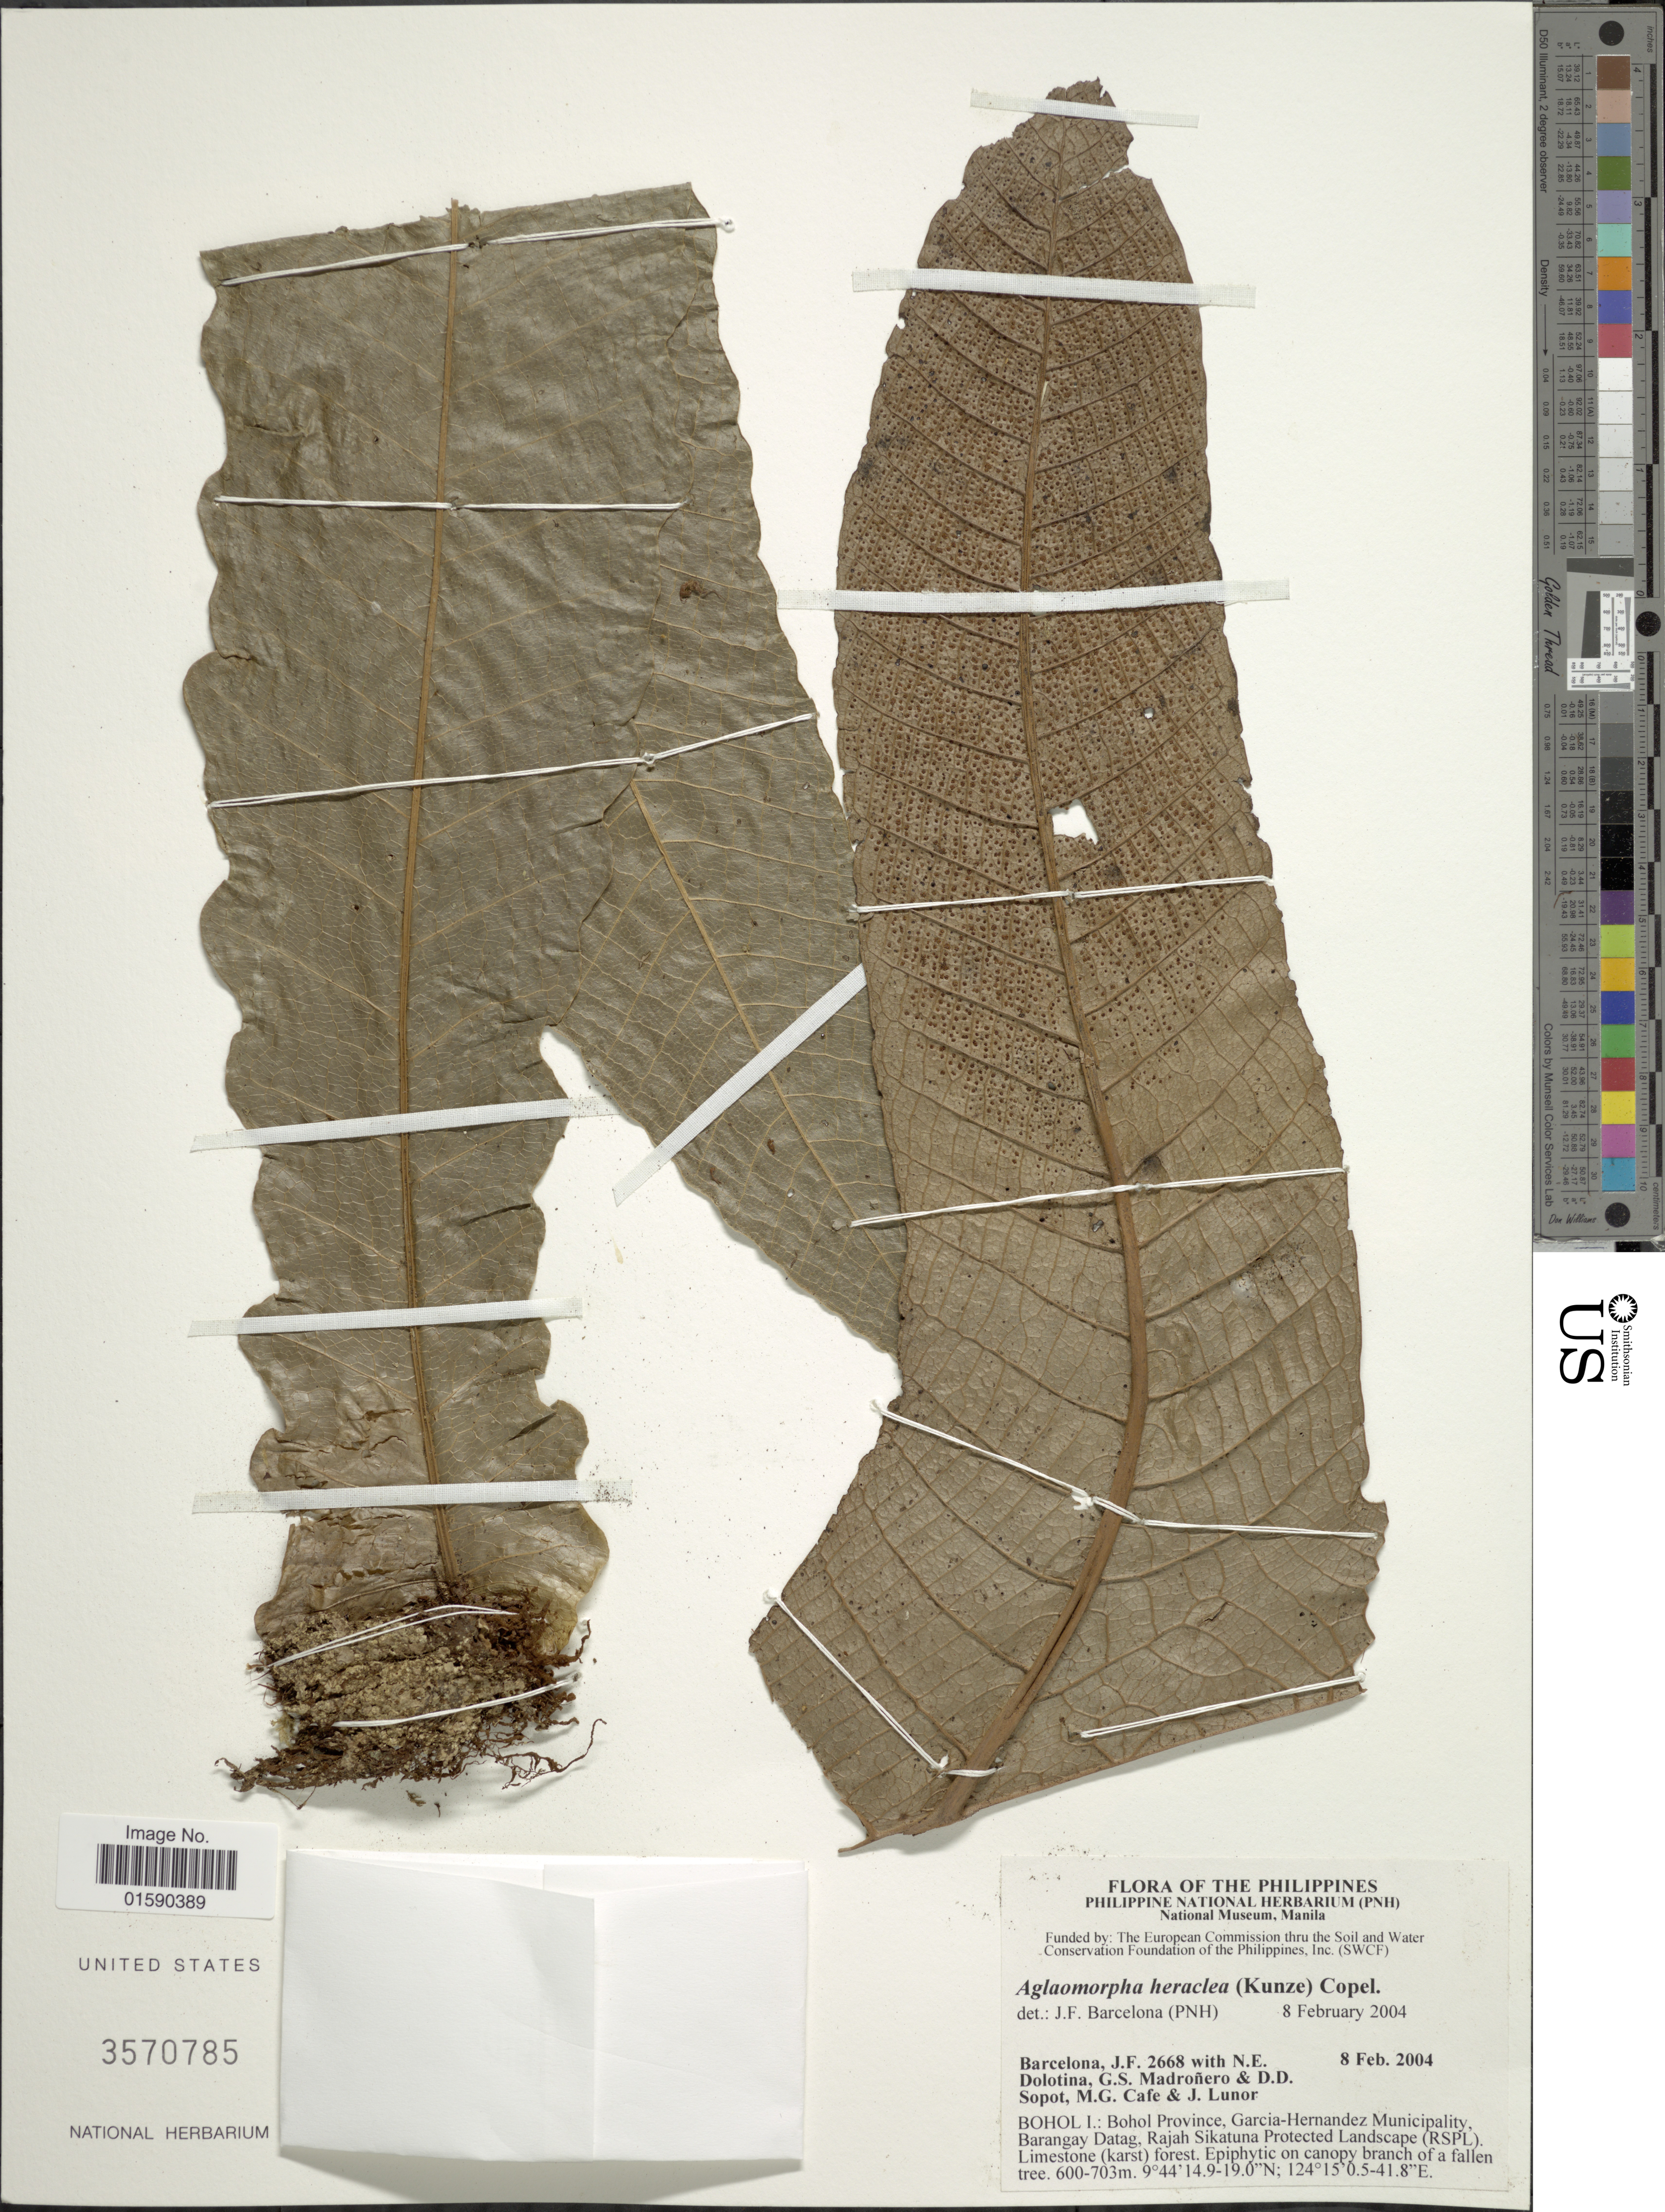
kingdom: Plantae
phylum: Tracheophyta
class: Polypodiopsida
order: Polypodiales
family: Polypodiaceae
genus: Aglaomorpha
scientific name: Aglaomorpha heraclea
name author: (Kunze) Copel.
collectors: J. F. Barcelona, N. Dolotina, G. Madroñero, D. Sopot & et al.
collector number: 2668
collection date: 2004-02-08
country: Philippines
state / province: Central Visayas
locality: Bohol I.: Bohol Province, Garcia-Hernandez Municipality, Barangay Datag, Rajah Sikatuna Protected Landscape (RSPL).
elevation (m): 600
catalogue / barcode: US 3570785